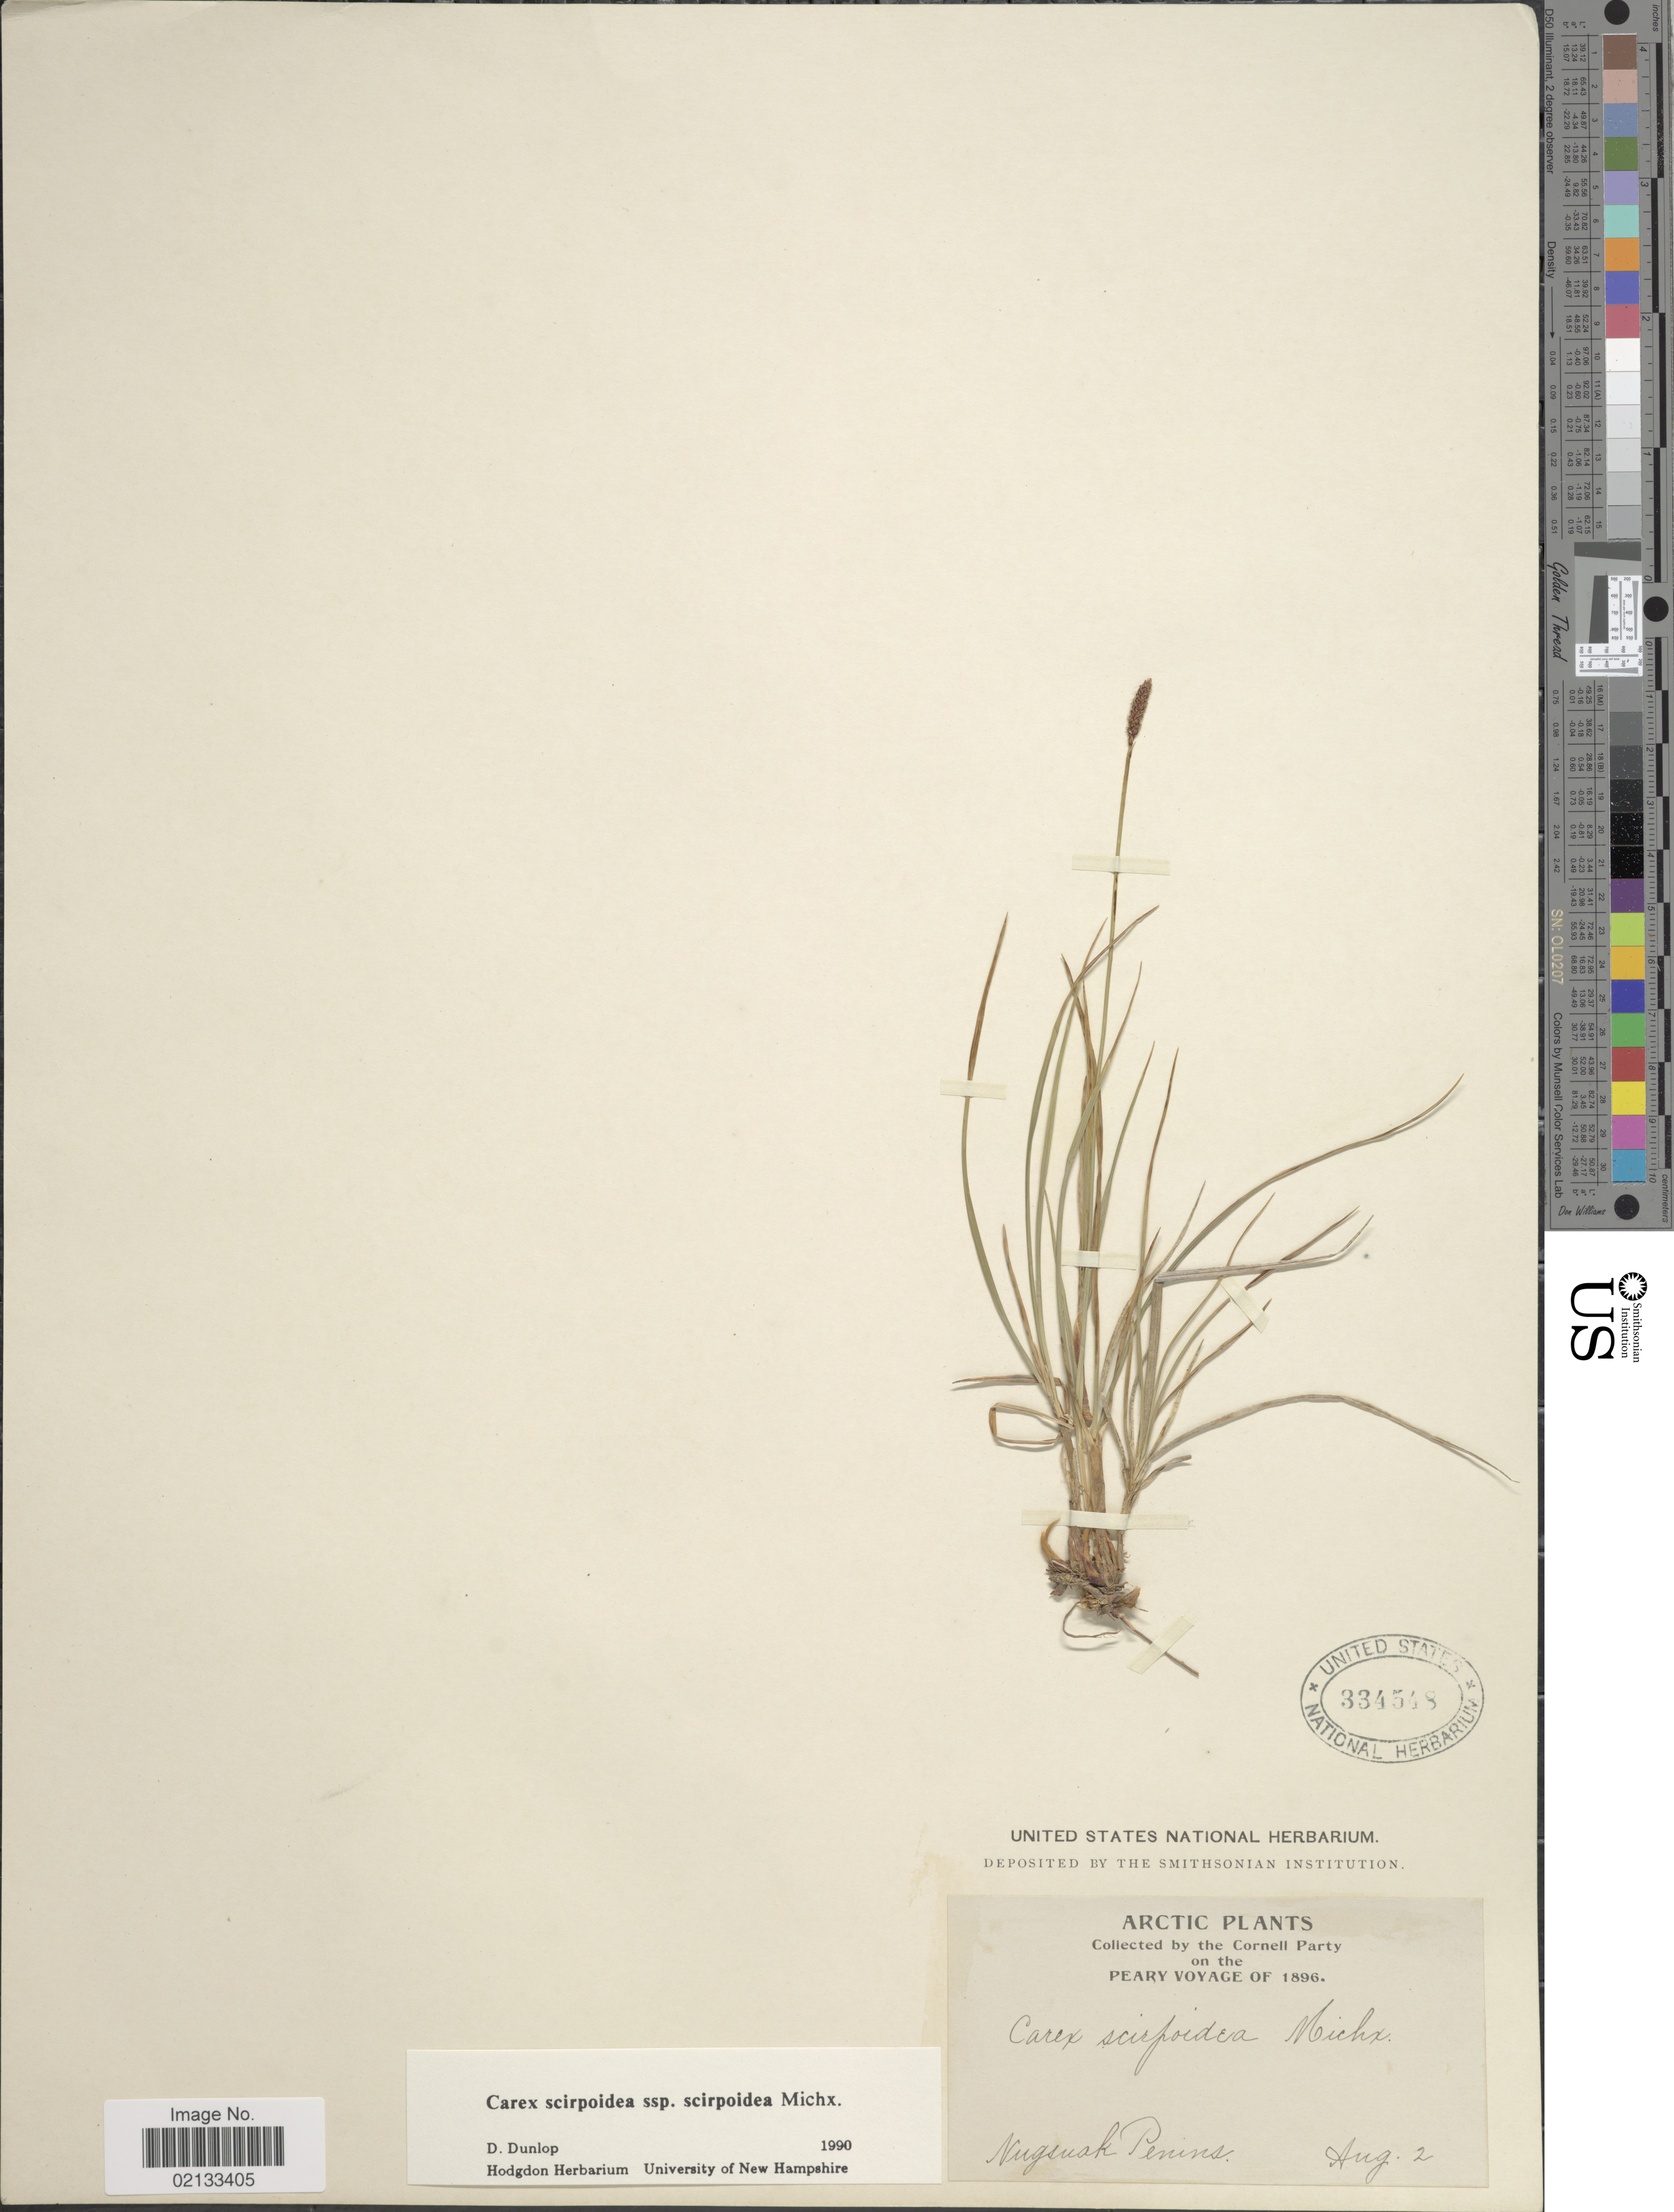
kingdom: Plantae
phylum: Tracheophyta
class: Liliopsida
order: Poales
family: Cyperaceae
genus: Carex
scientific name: Carex scirpoidea subsp. scirpoidea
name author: Michx.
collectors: Cornell Party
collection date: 1896-08-02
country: Greenland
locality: Arctic, Nugsuak Penins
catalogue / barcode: US 334548